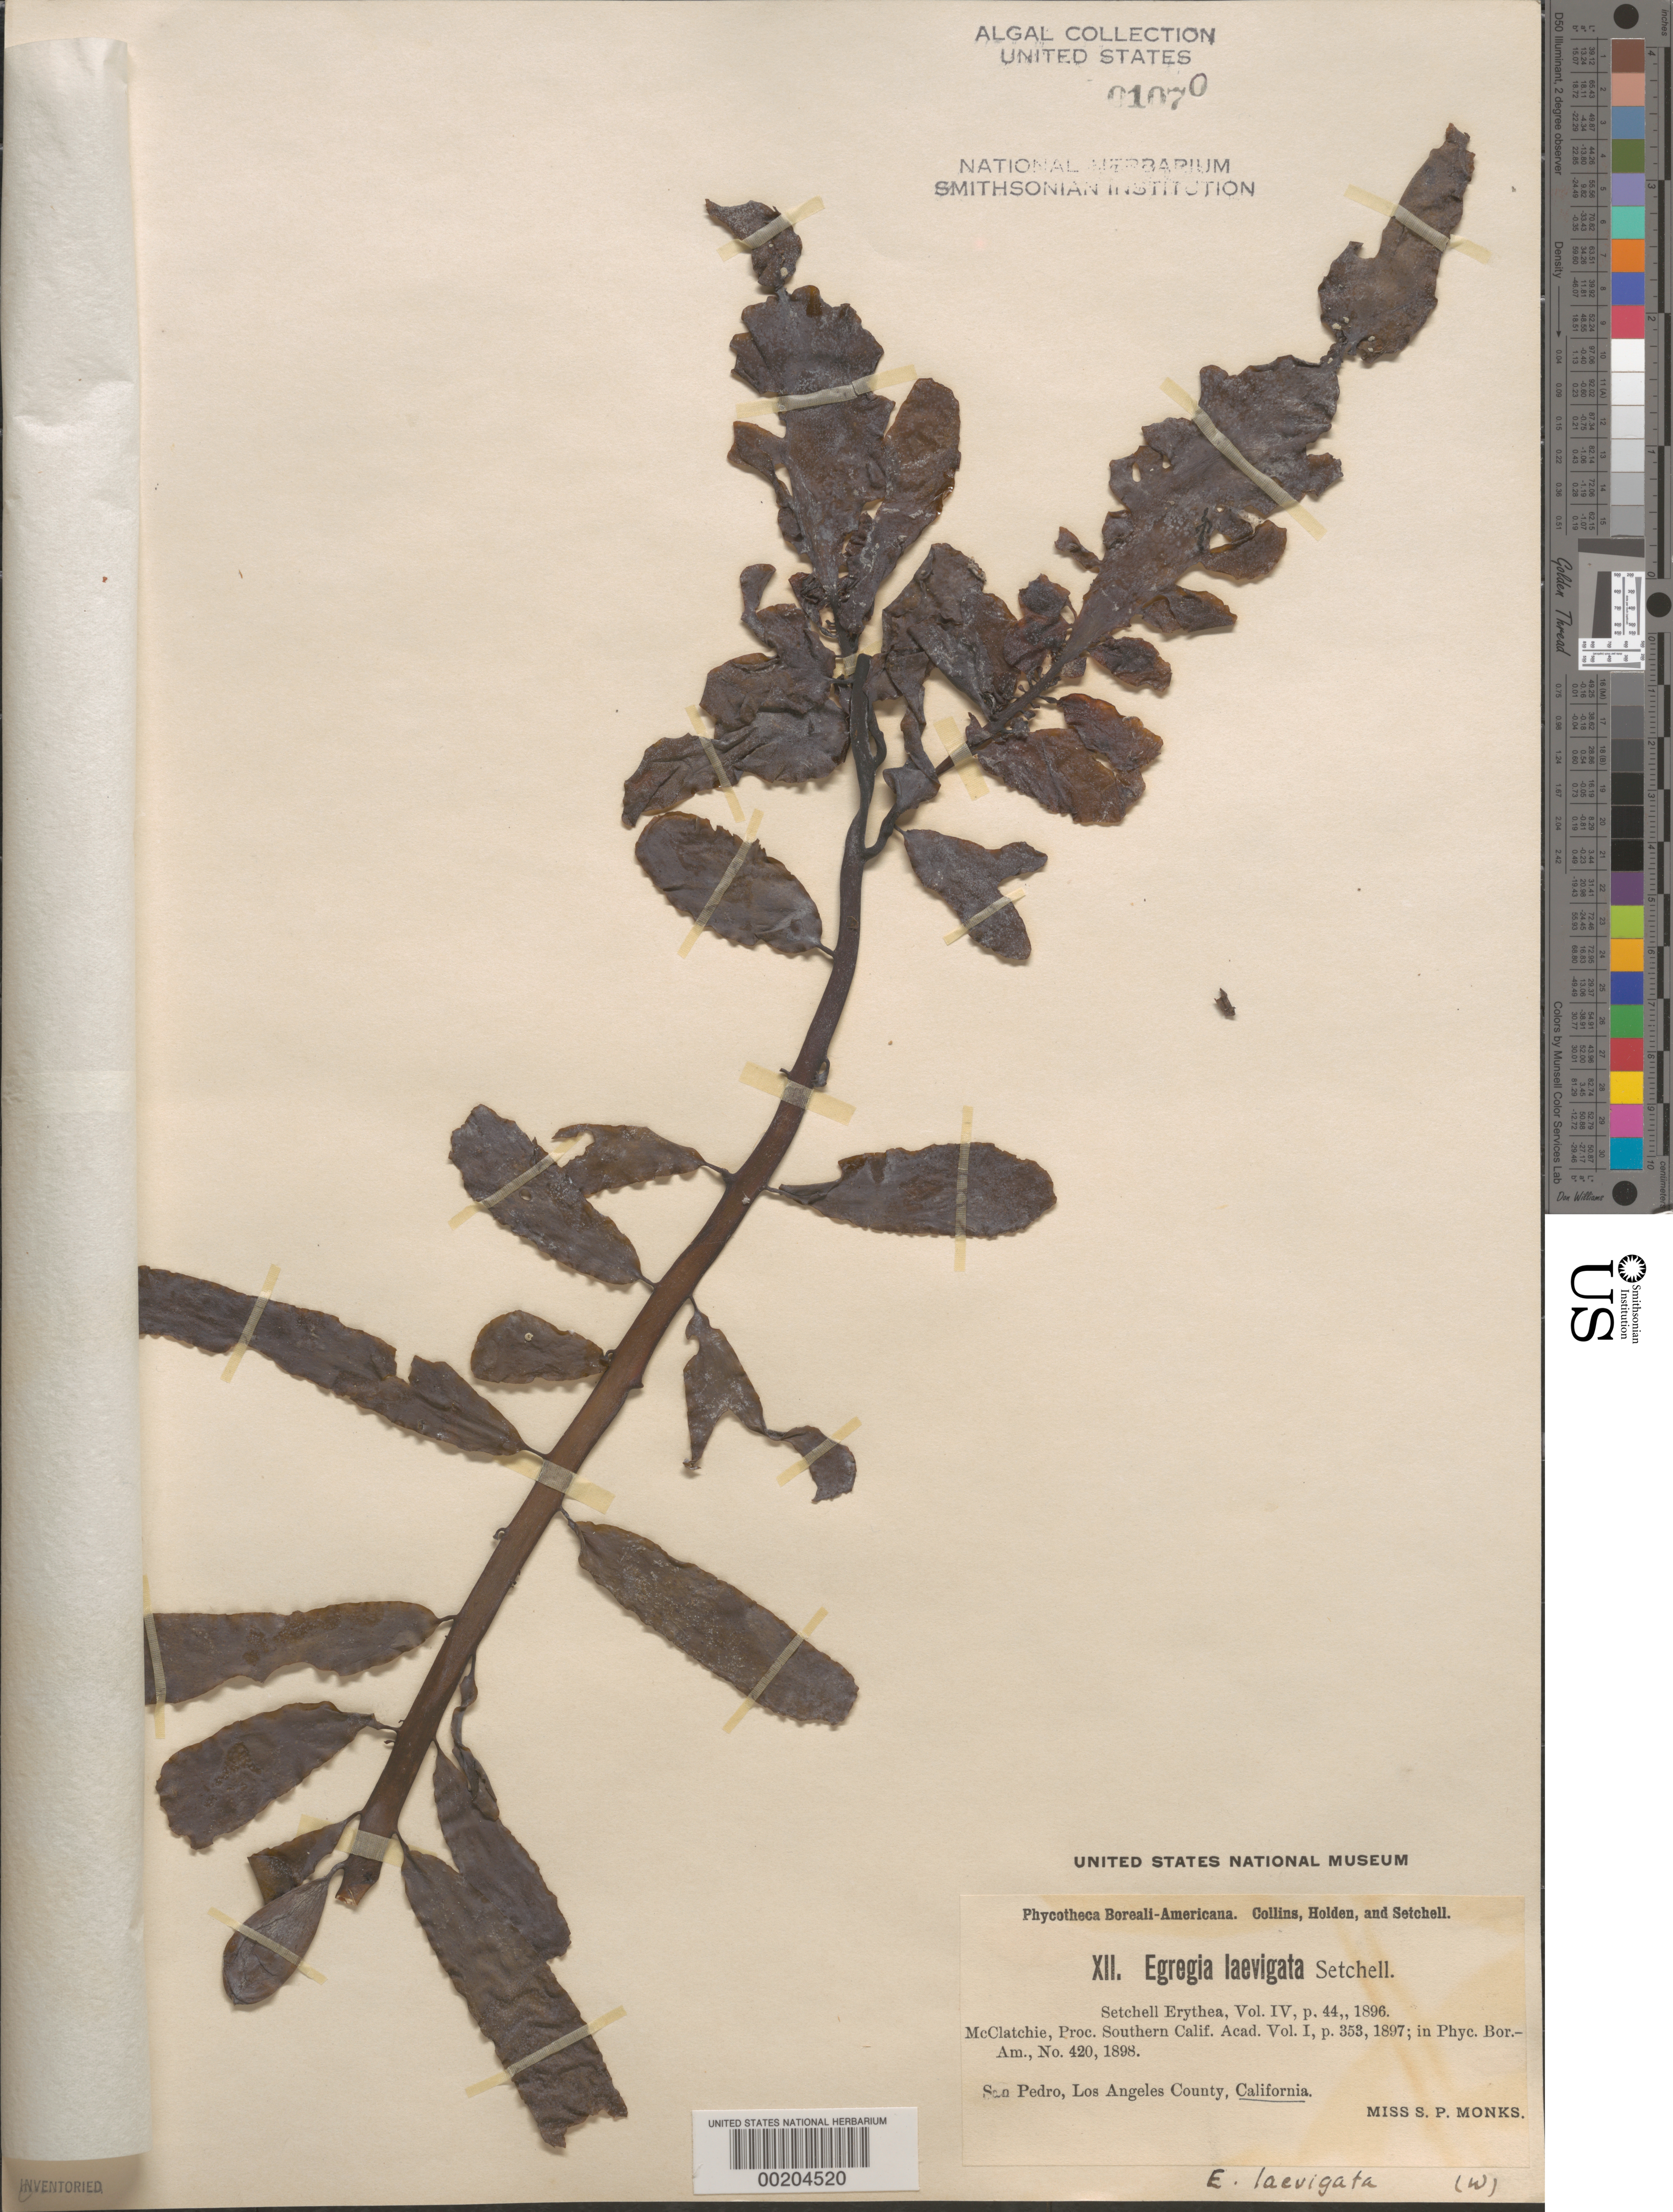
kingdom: Chromista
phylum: Ochrophyta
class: Phaeophyceae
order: Laminariales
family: Lessoniaceae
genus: Egregia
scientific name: Egregia menziesii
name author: (Turner) Aresch.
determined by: Algae name updating Project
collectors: S. Monks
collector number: PB-A Xii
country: United States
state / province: California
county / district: Los Angeles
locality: San Pedro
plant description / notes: Collins, Holden & Setchell, Phycotheca Boreali-Americana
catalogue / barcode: US 1070